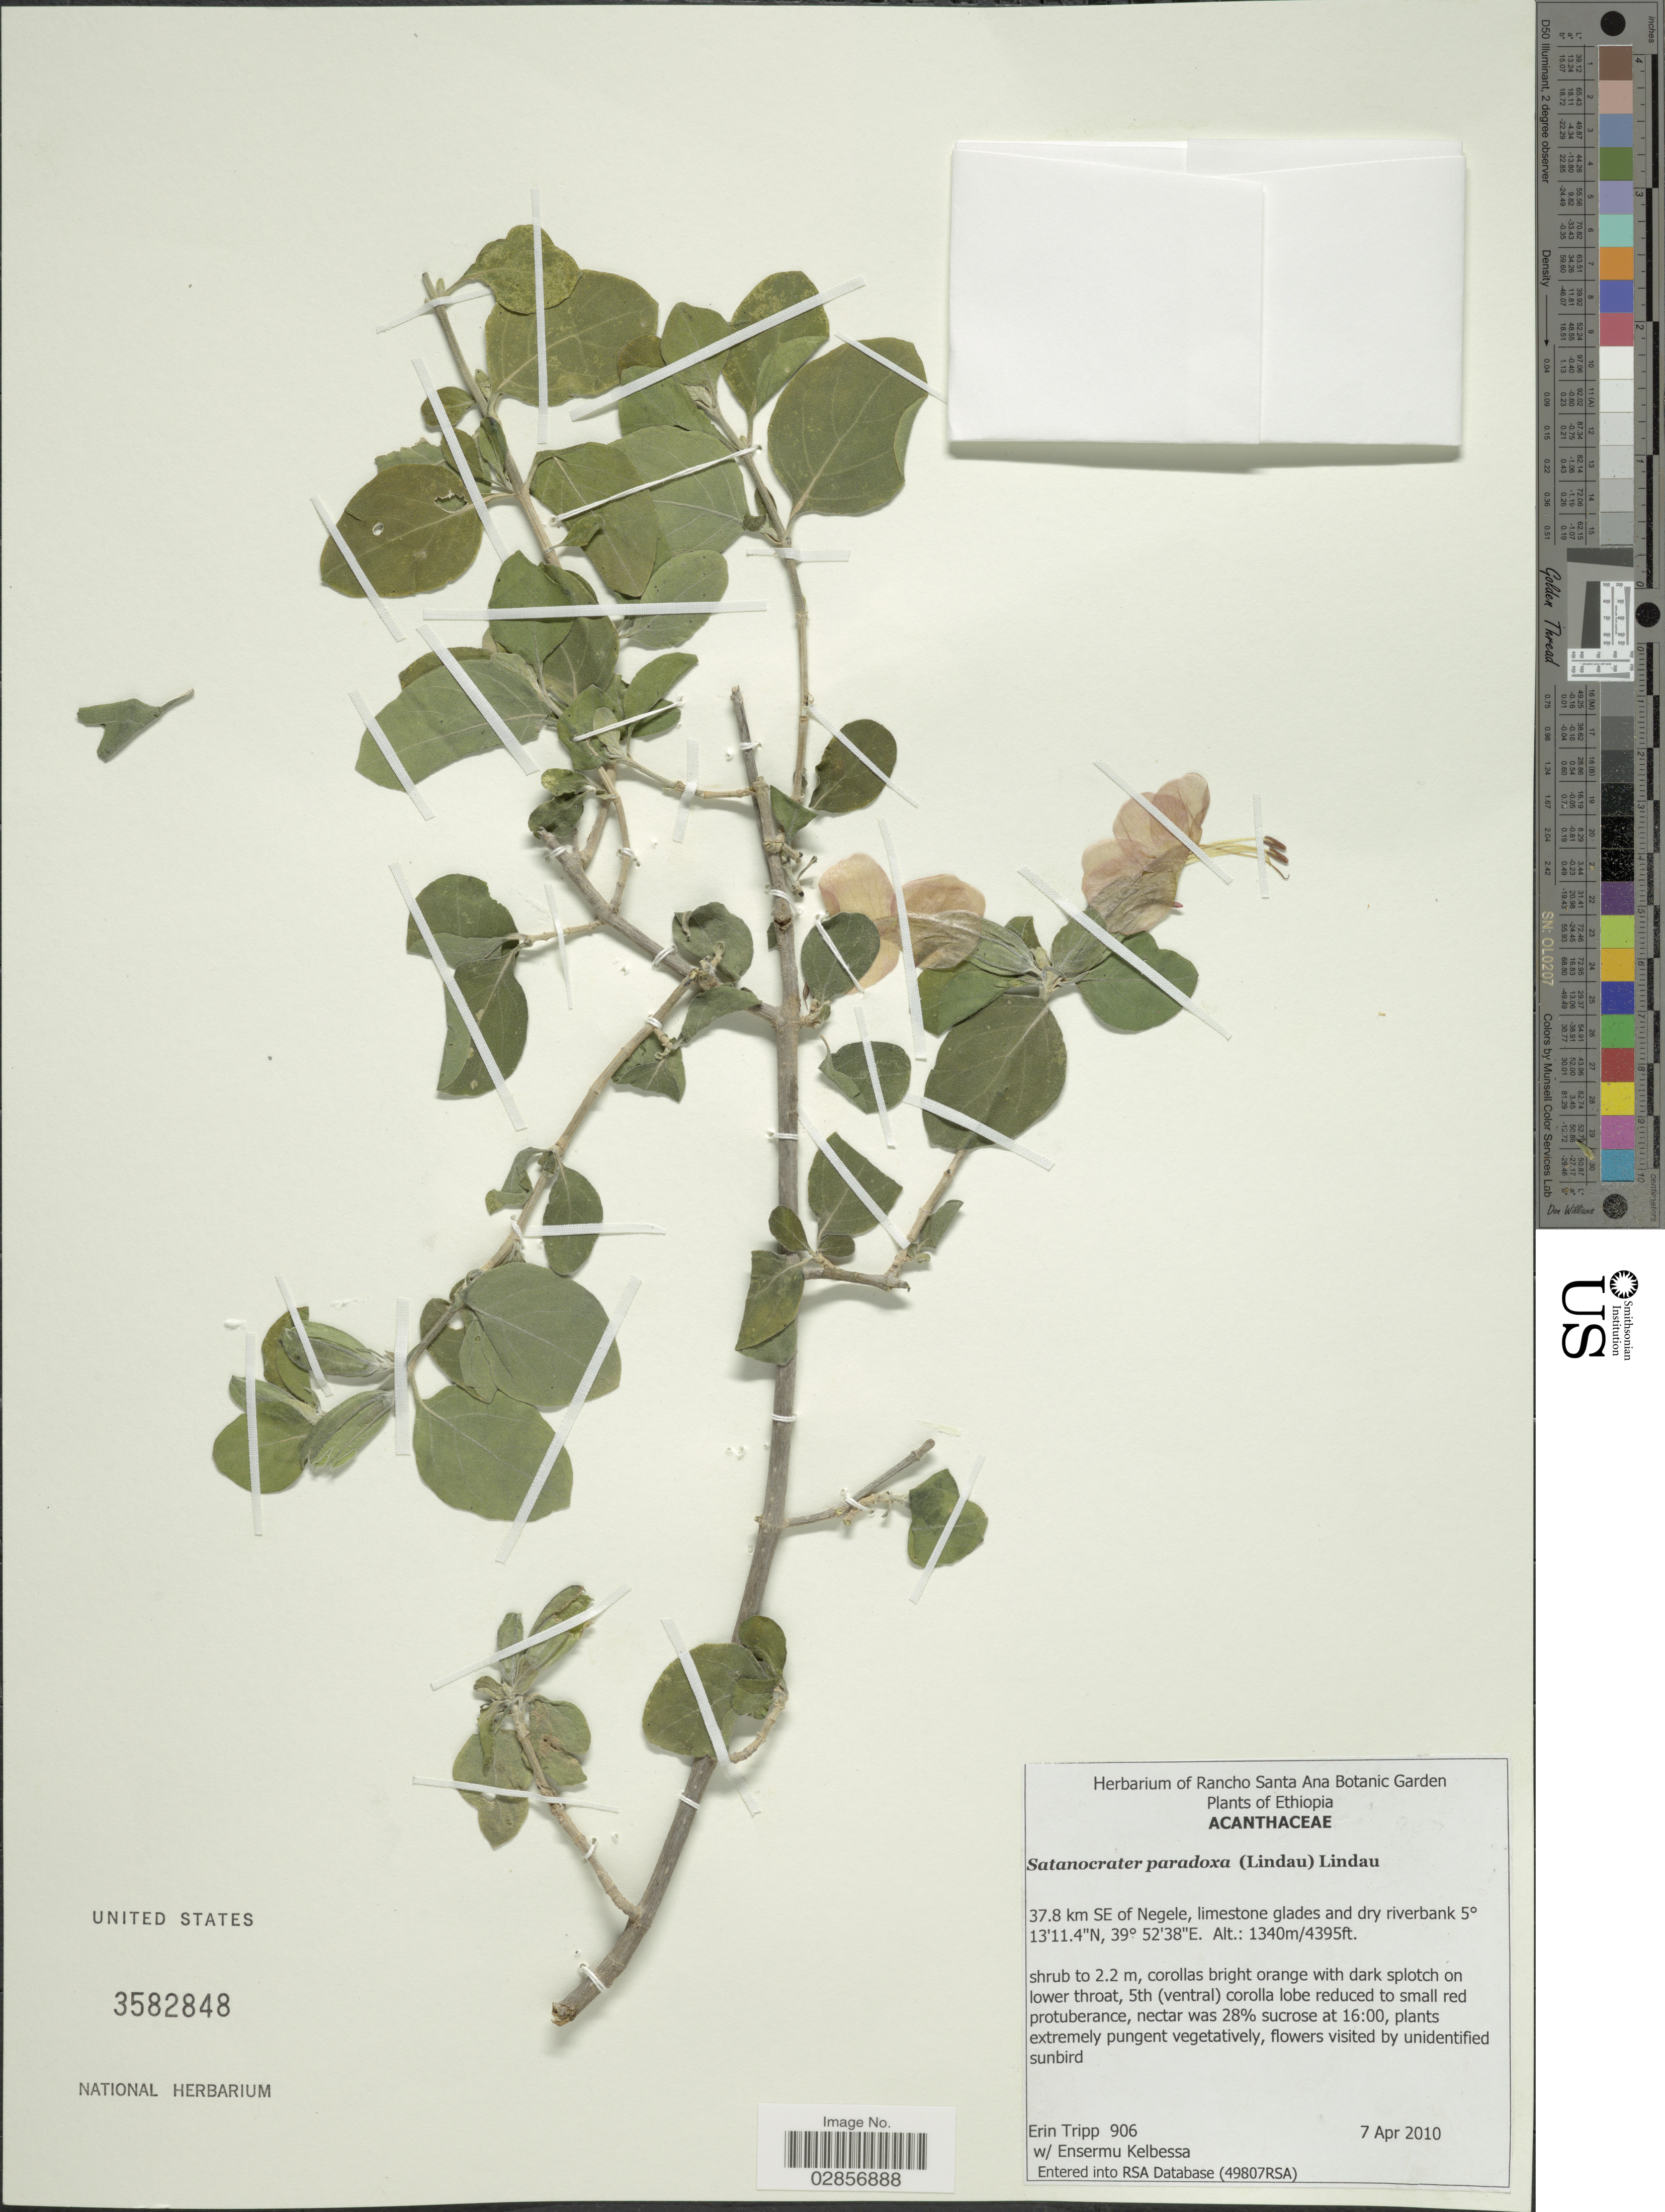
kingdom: Plantae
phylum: Tracheophyta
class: Magnoliopsida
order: Lamiales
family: Acanthaceae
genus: Satanocrater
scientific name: Satanocrater paradoxa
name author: (Lindau) Lindau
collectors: E. Tripp & E. Kelbessa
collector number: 906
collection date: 2010-04-07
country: Ethiopia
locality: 37.8 km SE of Negele, limestone glades and dry riverbank.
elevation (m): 1340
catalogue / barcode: US 3582848